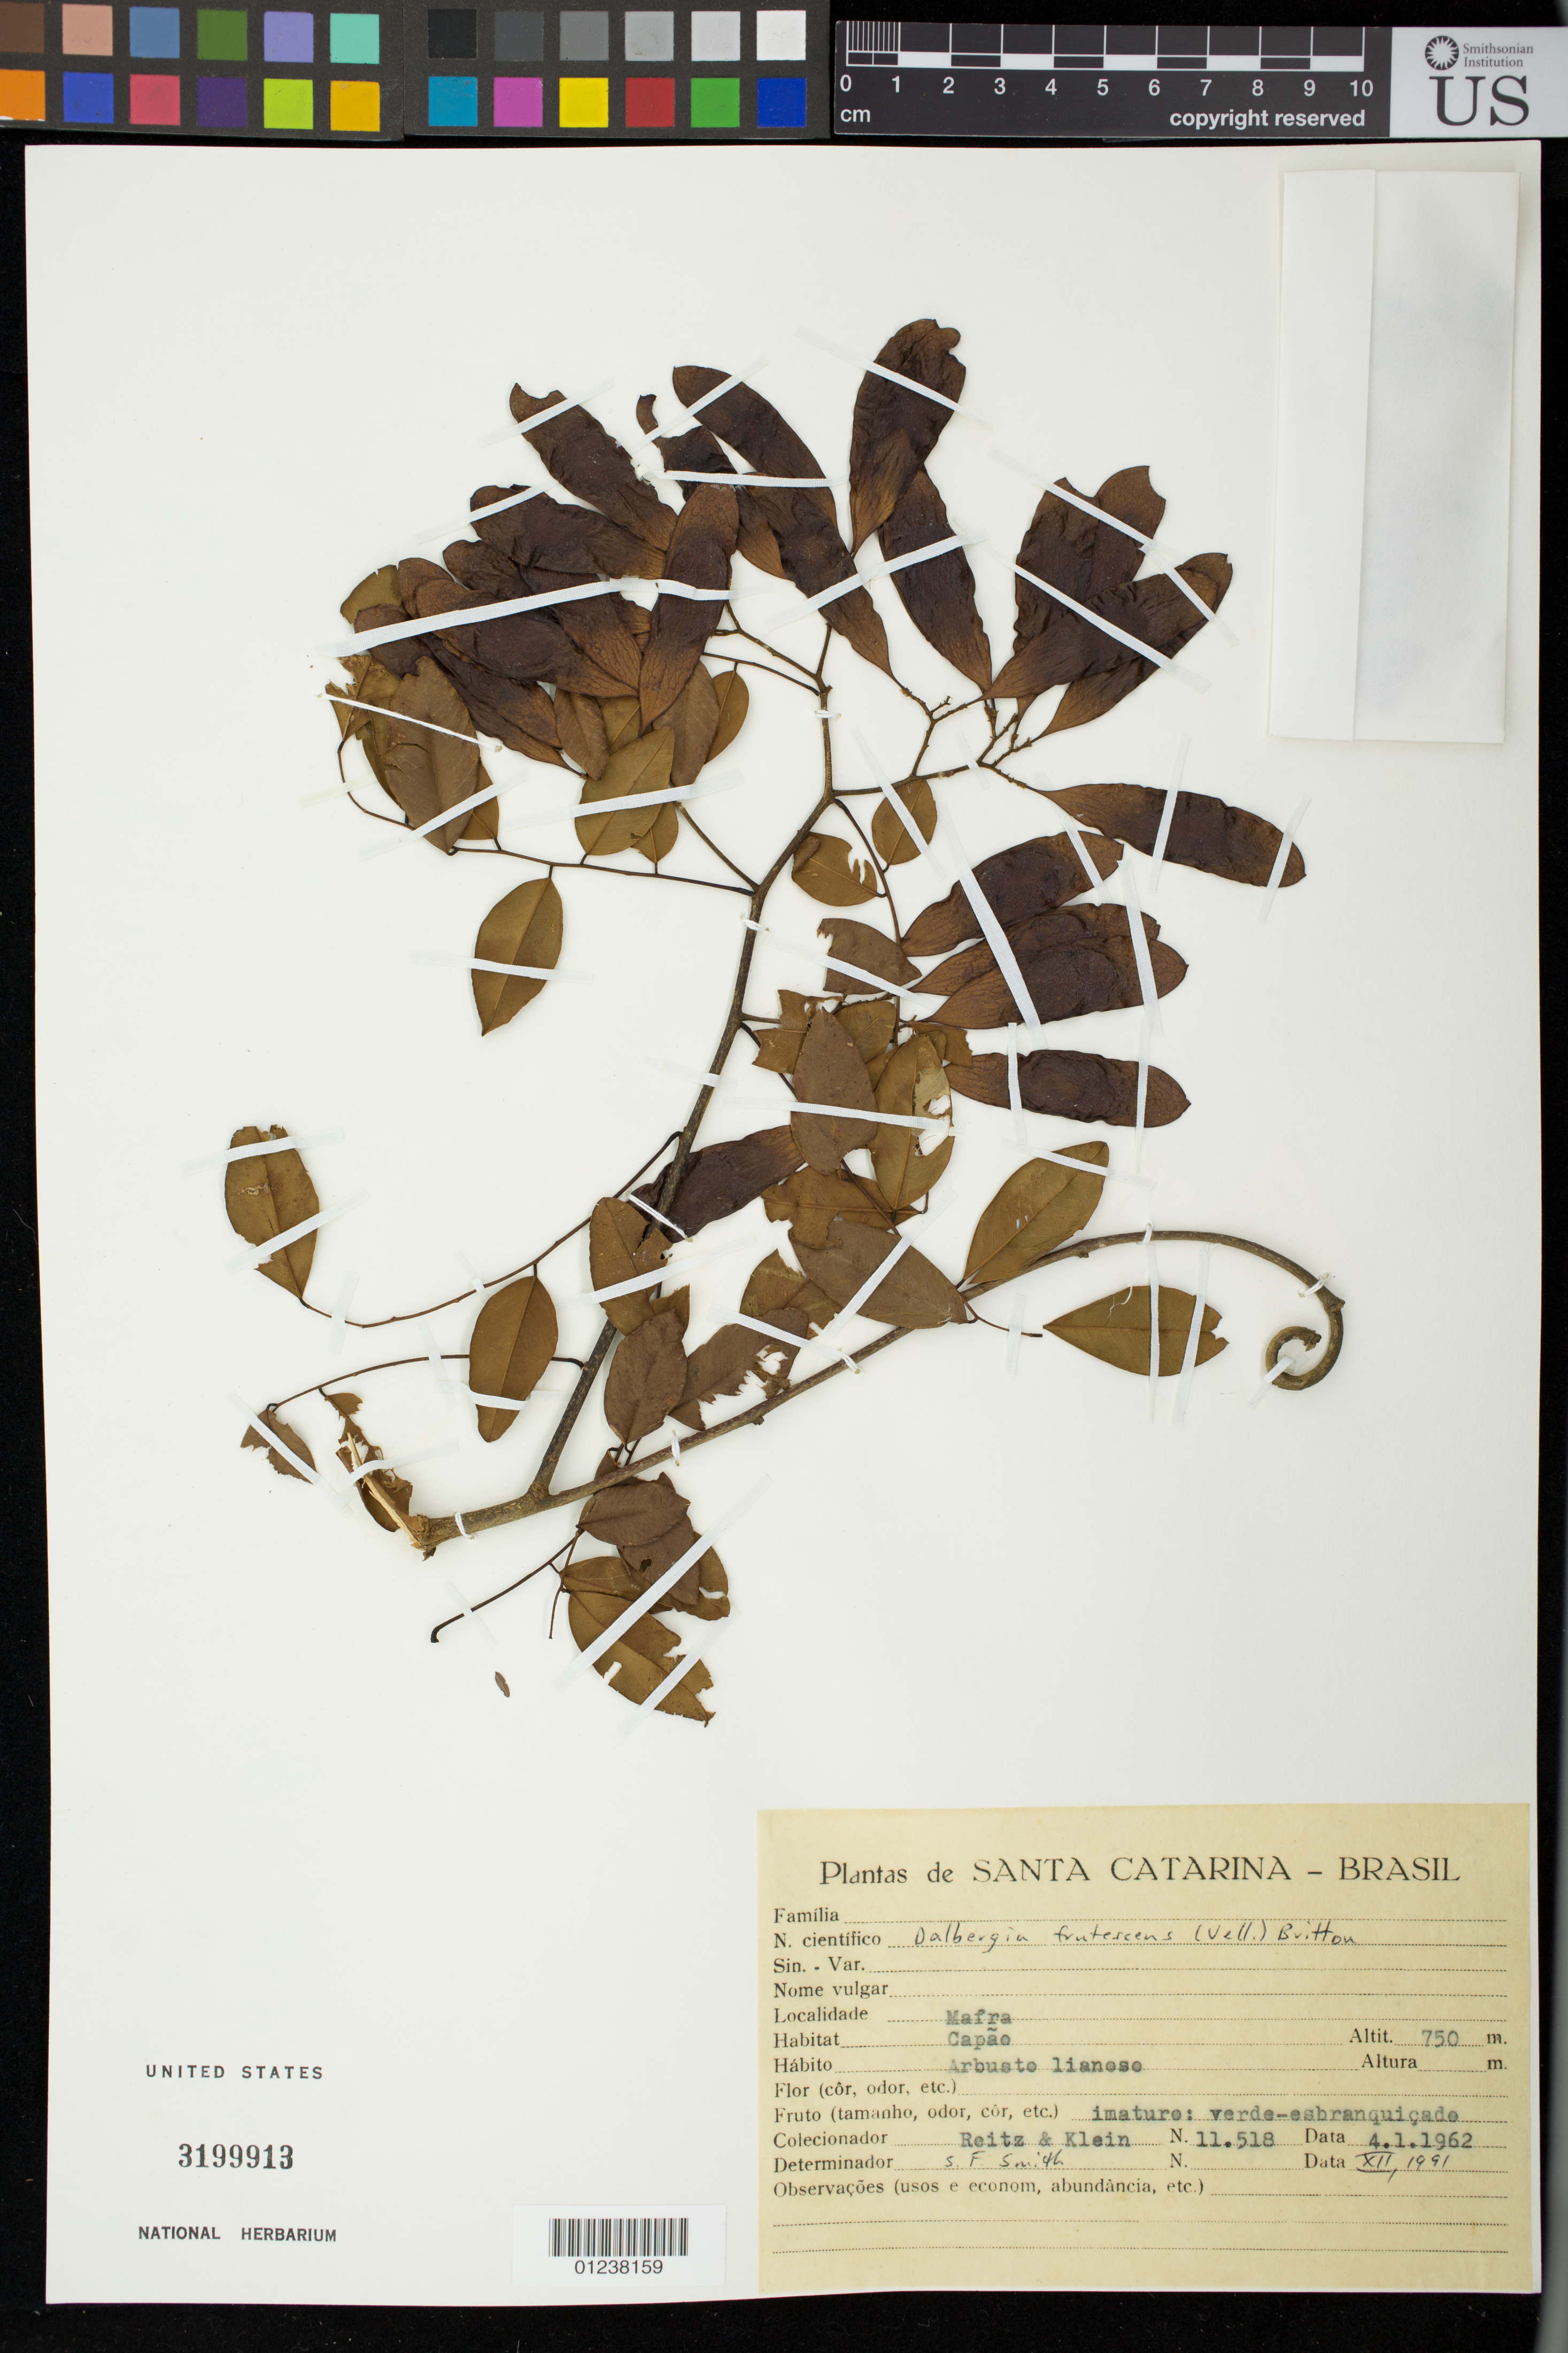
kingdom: Plantae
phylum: Tracheophyta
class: Magnoliopsida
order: Fabales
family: Fabaceae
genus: Dalbergia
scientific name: Dalbergia frutescens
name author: (Vell.) Britton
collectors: R. Reitz & R. M. Klein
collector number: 11518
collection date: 1962-01-04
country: Brazil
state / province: Santa Catarina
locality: Mafra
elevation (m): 750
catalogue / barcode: US 3199913